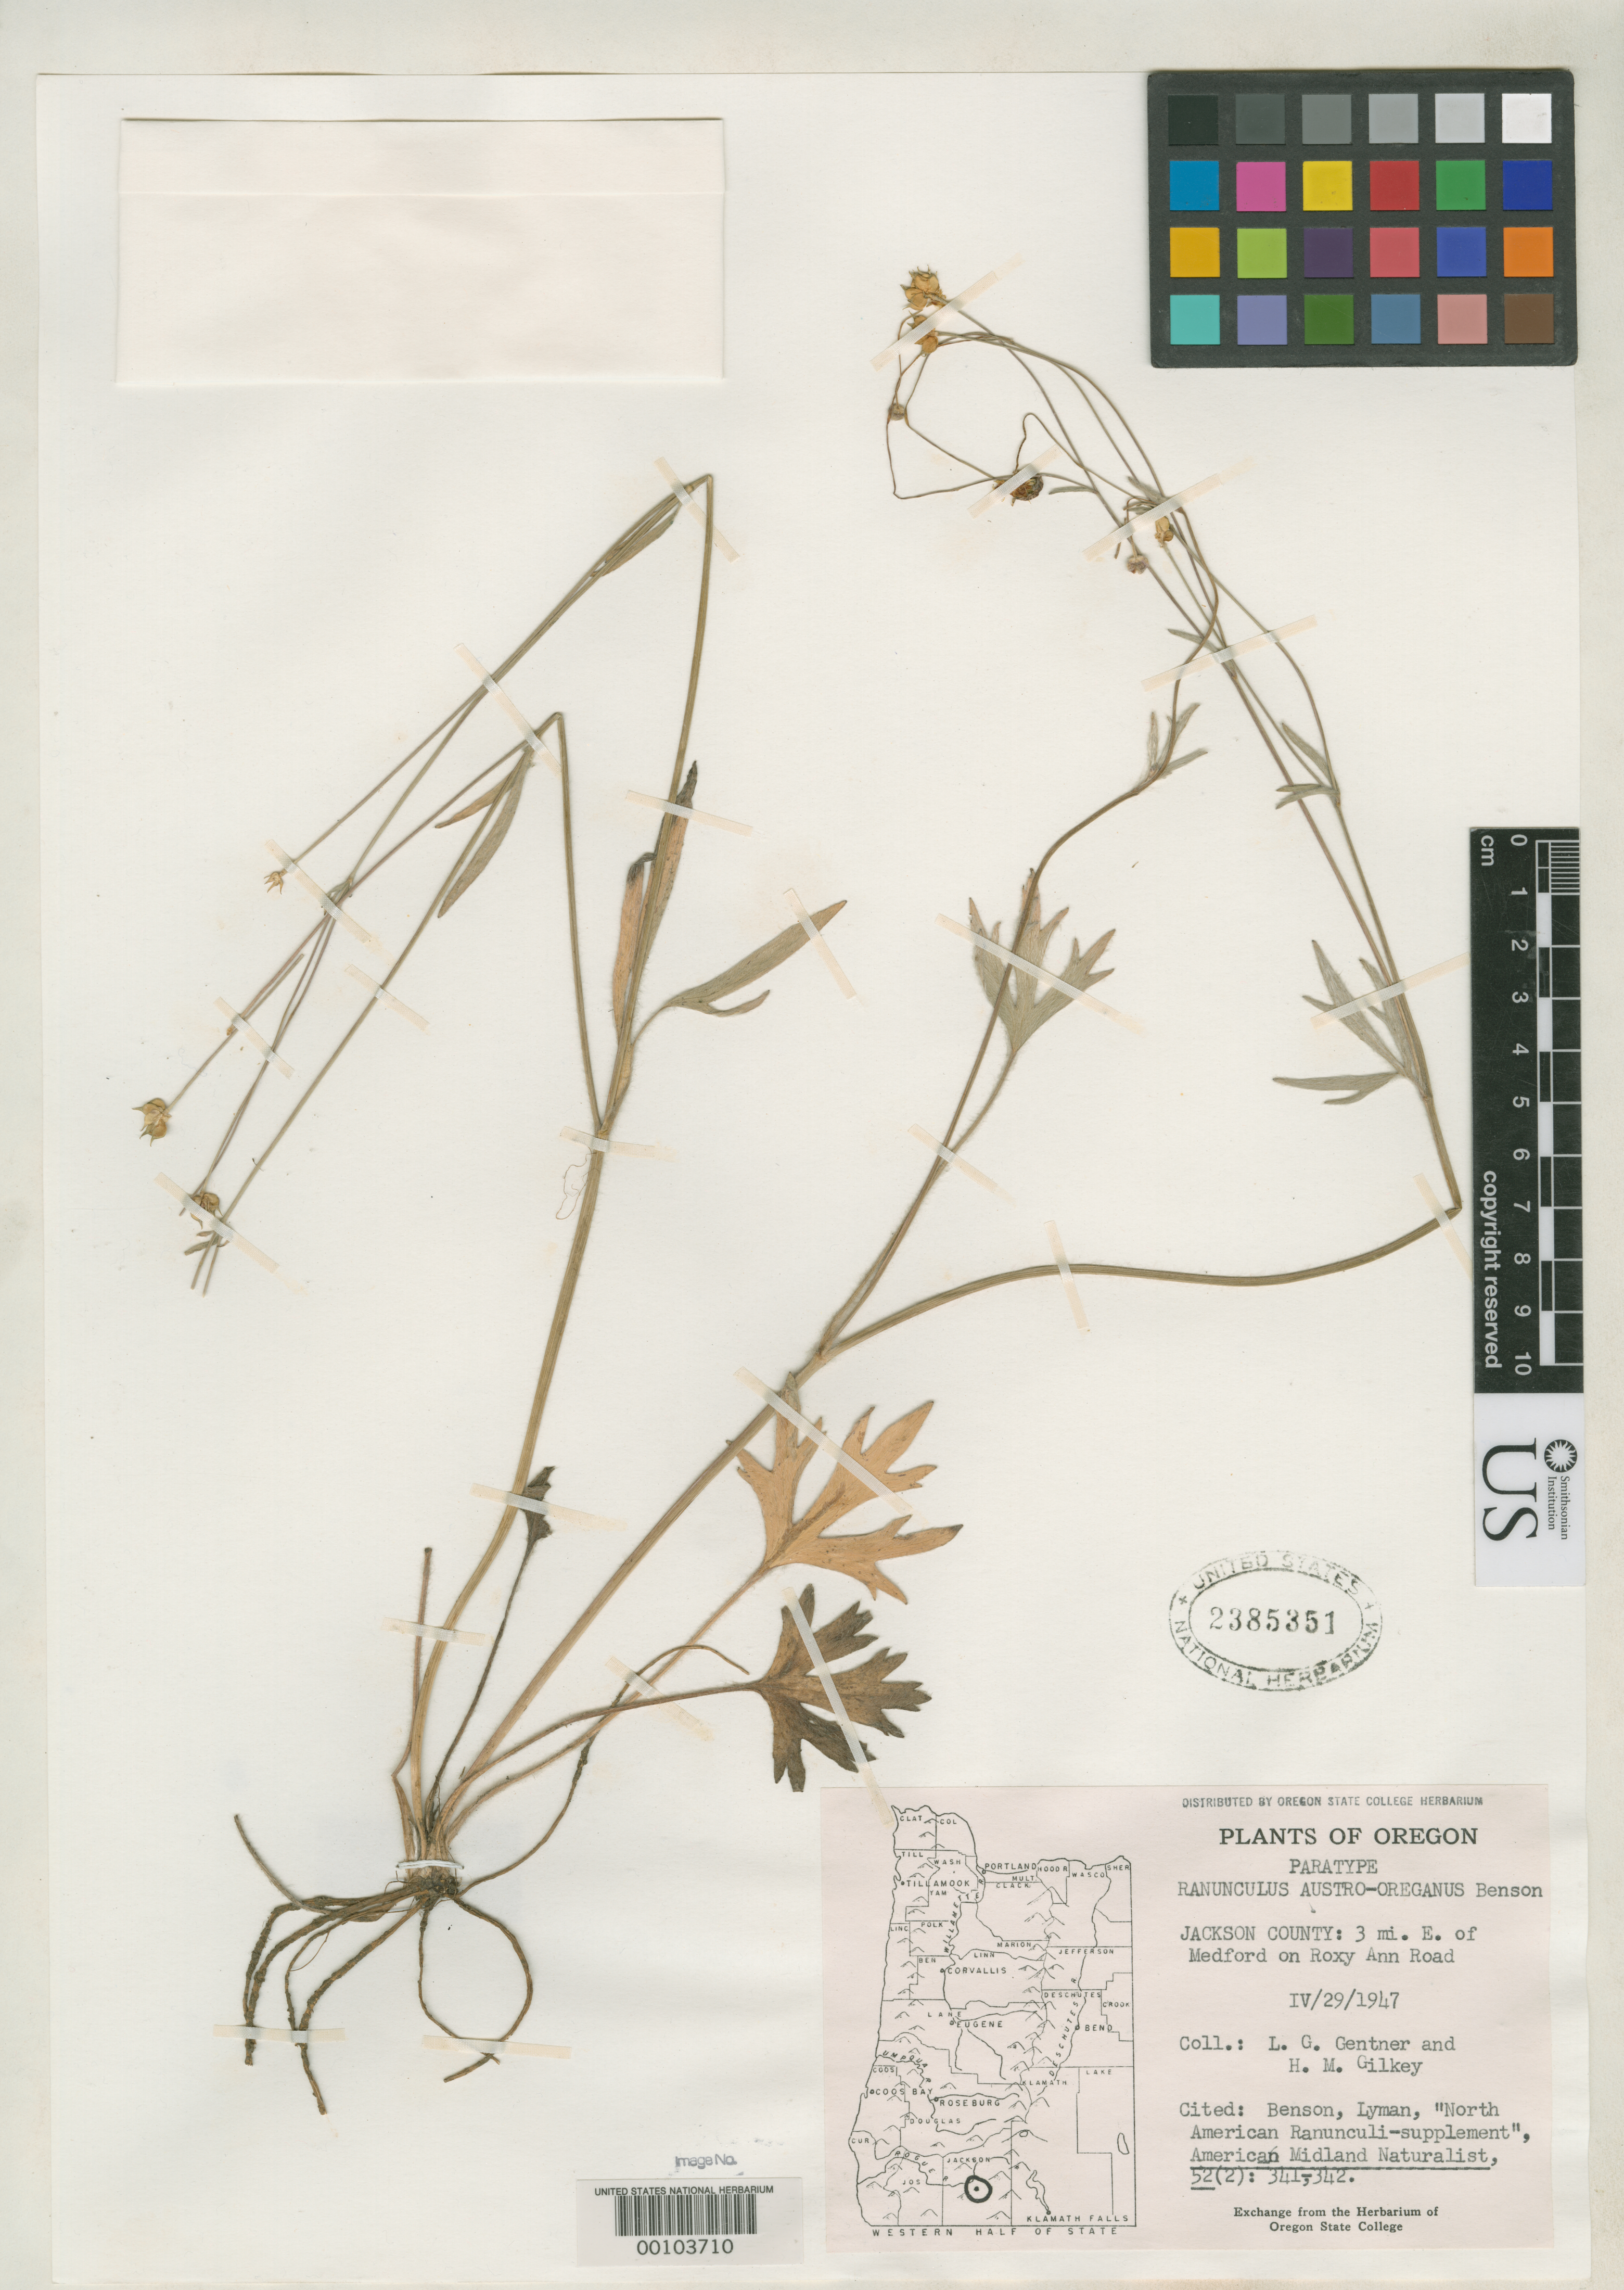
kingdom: Plantae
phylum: Tracheophyta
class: Magnoliopsida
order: Ranunculales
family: Ranunculaceae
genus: Ranunculus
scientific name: Ranunculus austro-oreganus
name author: L.D. Benson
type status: Paratype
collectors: L. Gentner & H. Gilkey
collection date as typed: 29 Apr 1947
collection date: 1947-04-29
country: United States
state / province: Oregon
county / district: Jackson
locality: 3 miles E of Medford on Roxyann Road.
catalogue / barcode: US 2385351